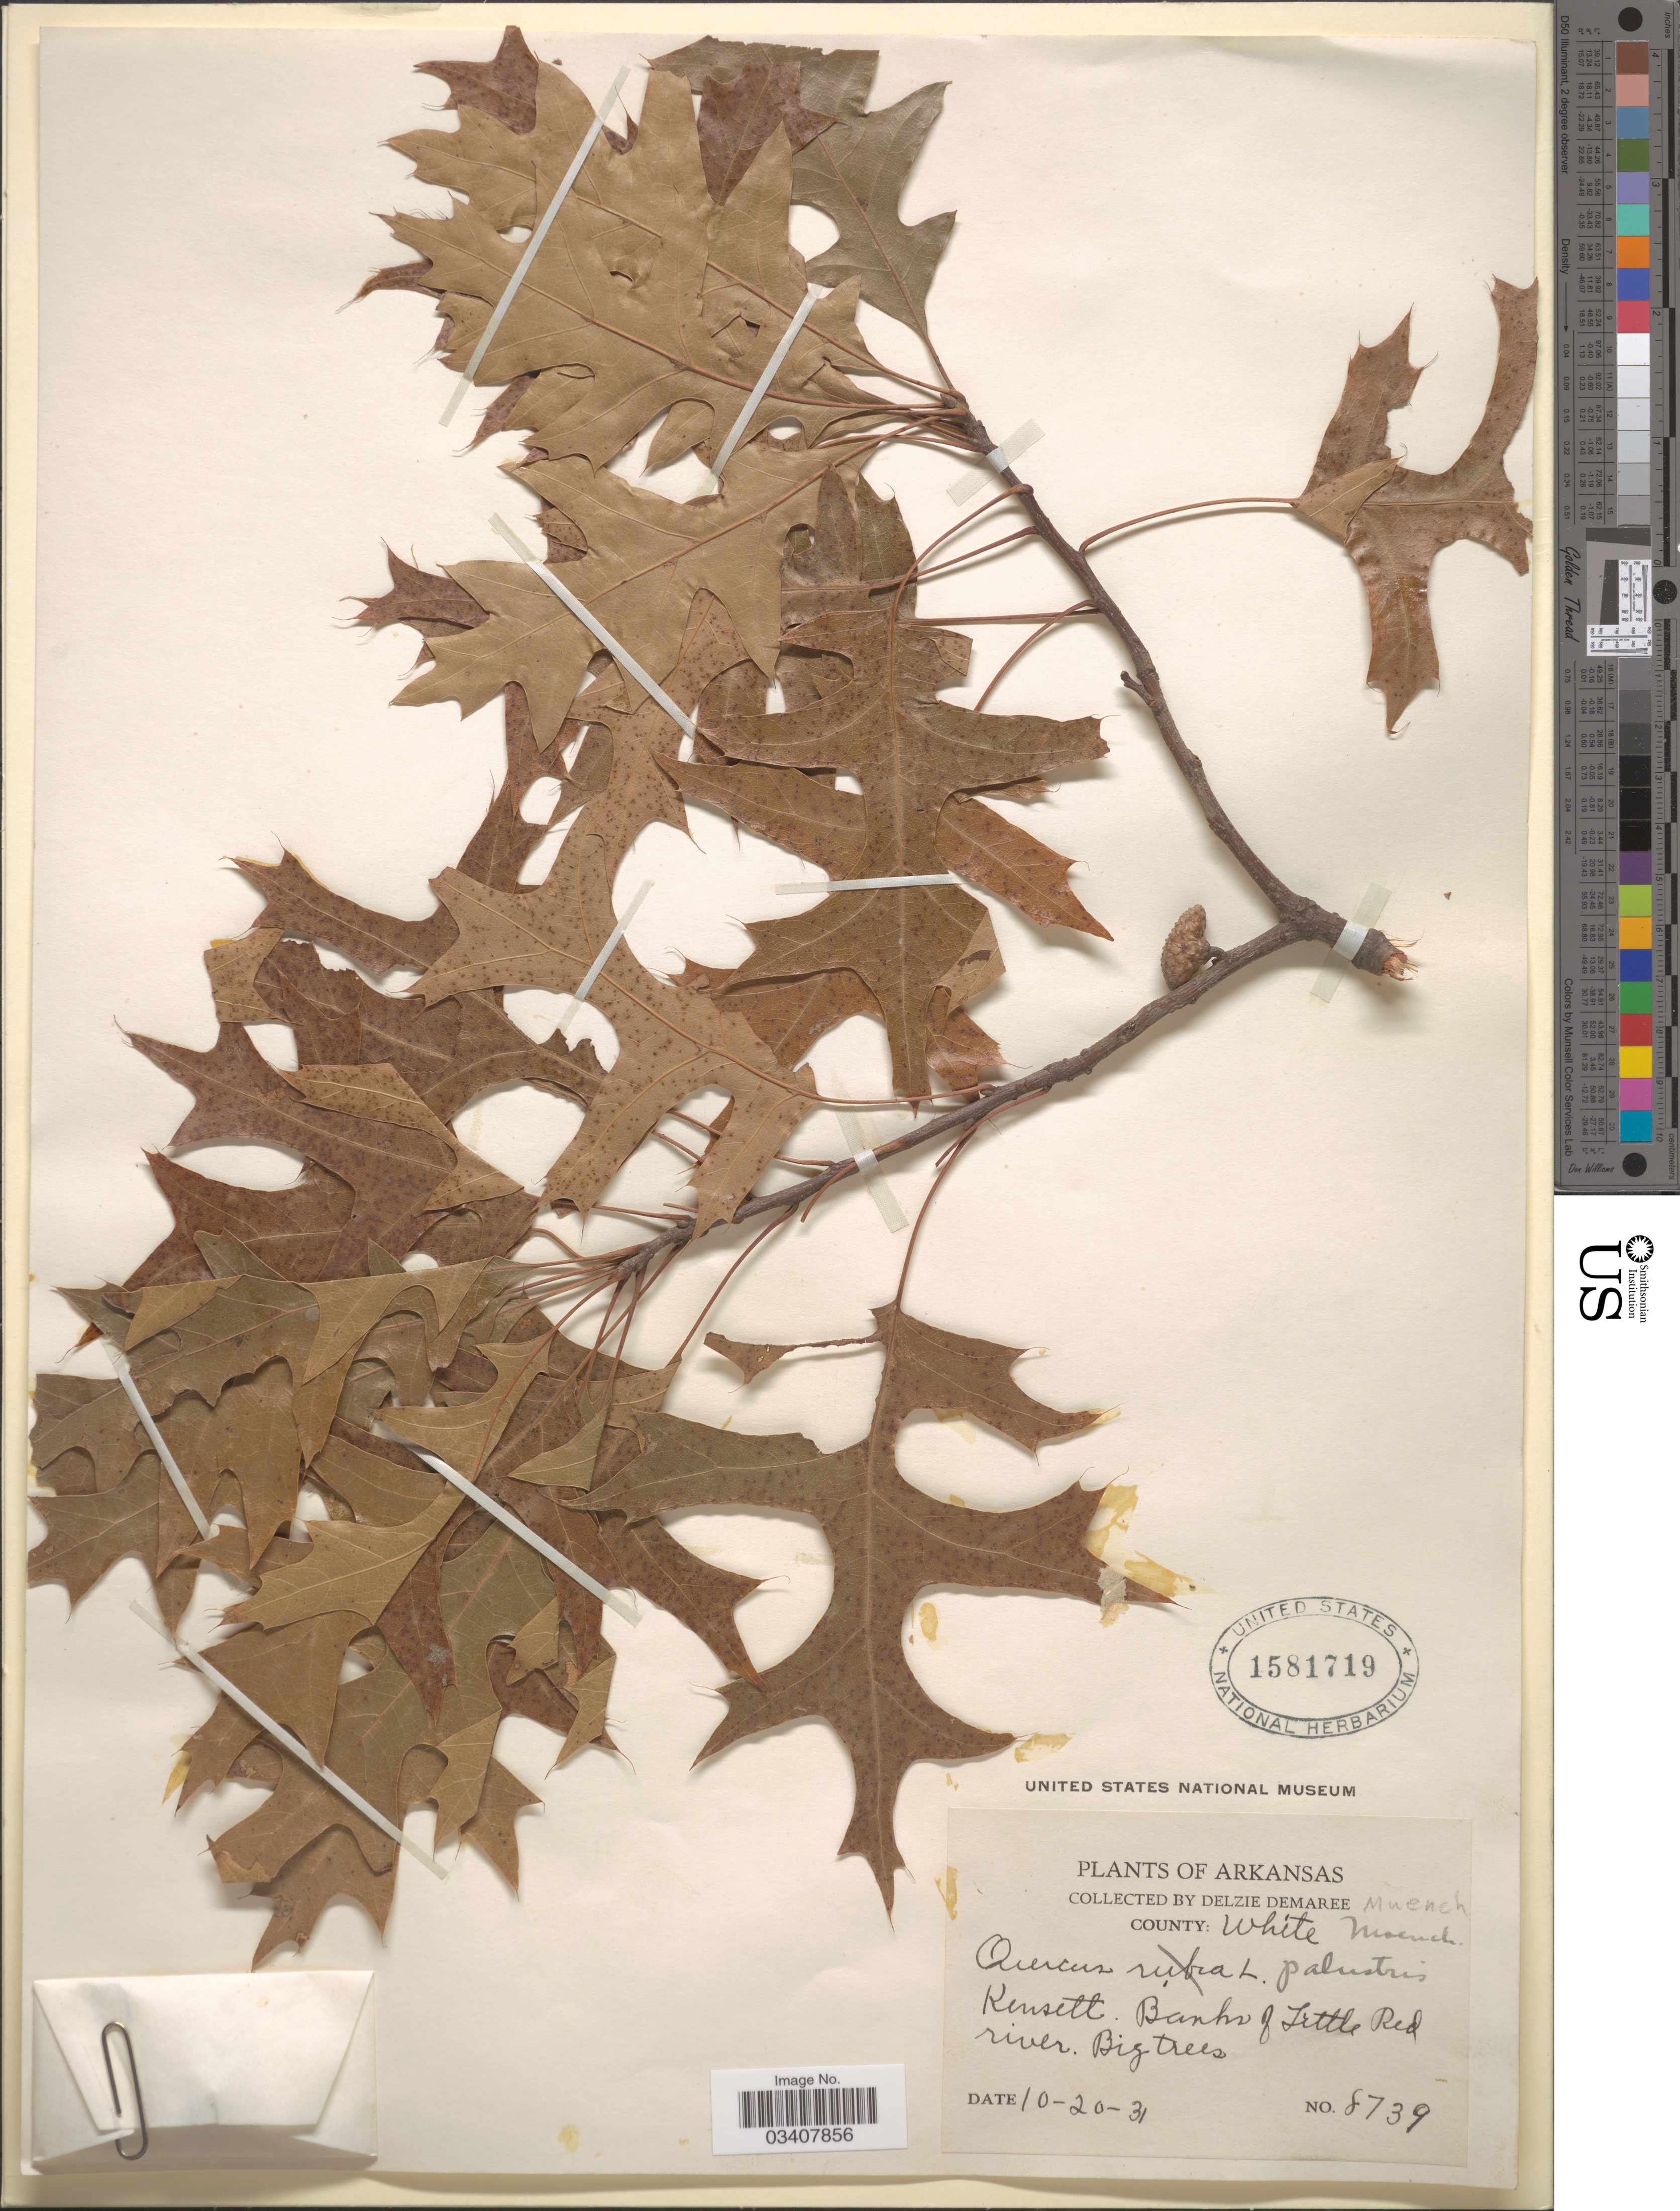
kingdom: Plantae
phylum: Tracheophyta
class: Magnoliopsida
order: Fagales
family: Fagaceae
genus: Quercus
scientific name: Quercus palustris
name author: Münchh.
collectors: D. Demaree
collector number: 8739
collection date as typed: Transcribed d/m/y: 20/10/31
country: United States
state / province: Arkansas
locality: County: White. Muench. [unsure placement] Kensett. Banks of Little Red river.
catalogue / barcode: US 1581719